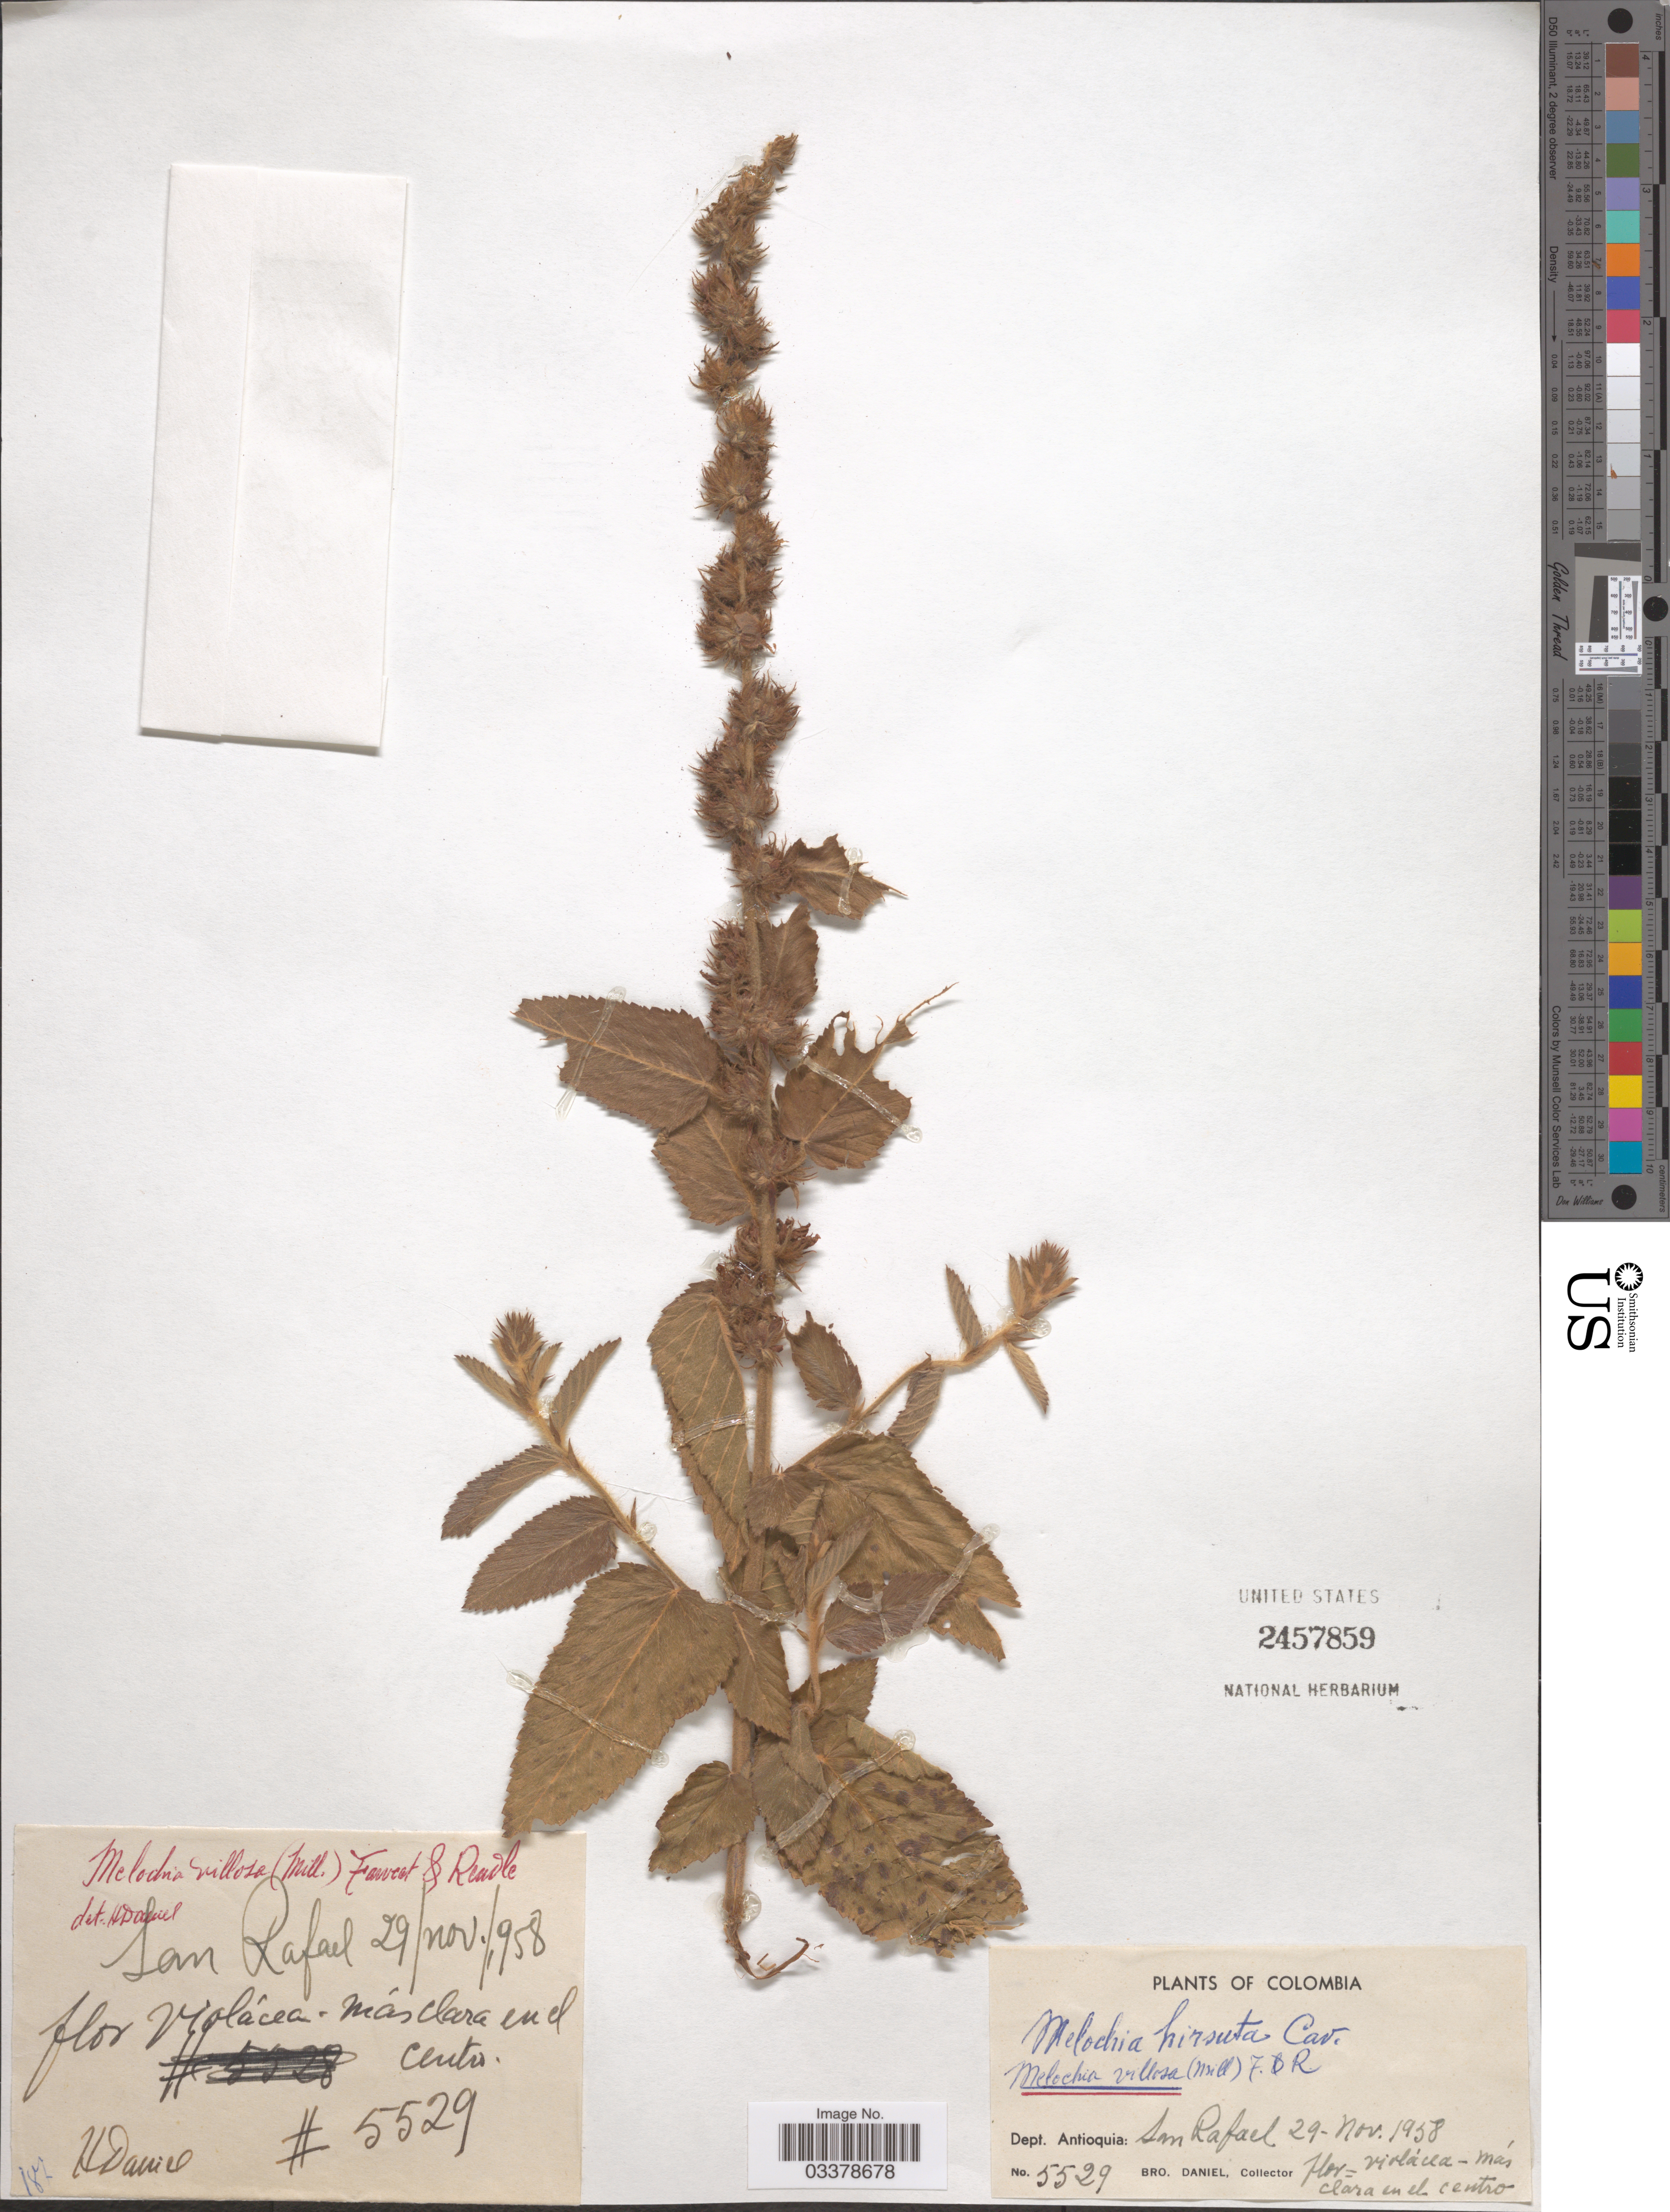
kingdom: Plantae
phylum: Tracheophyta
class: Magnoliopsida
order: Malvales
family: Malvaceae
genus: Melochia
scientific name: Melochia spicata var. spicata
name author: (L.) Fryxell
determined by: Dorr, L. J., (BOT), Smithsonian Institution - National Museum of Natural History (UNITED STATES)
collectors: Bro. Daniel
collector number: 5529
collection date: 1958-11-29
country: Colombia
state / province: Antioquia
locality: Dept. Antioquia: San Rafael.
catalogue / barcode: US 2457859